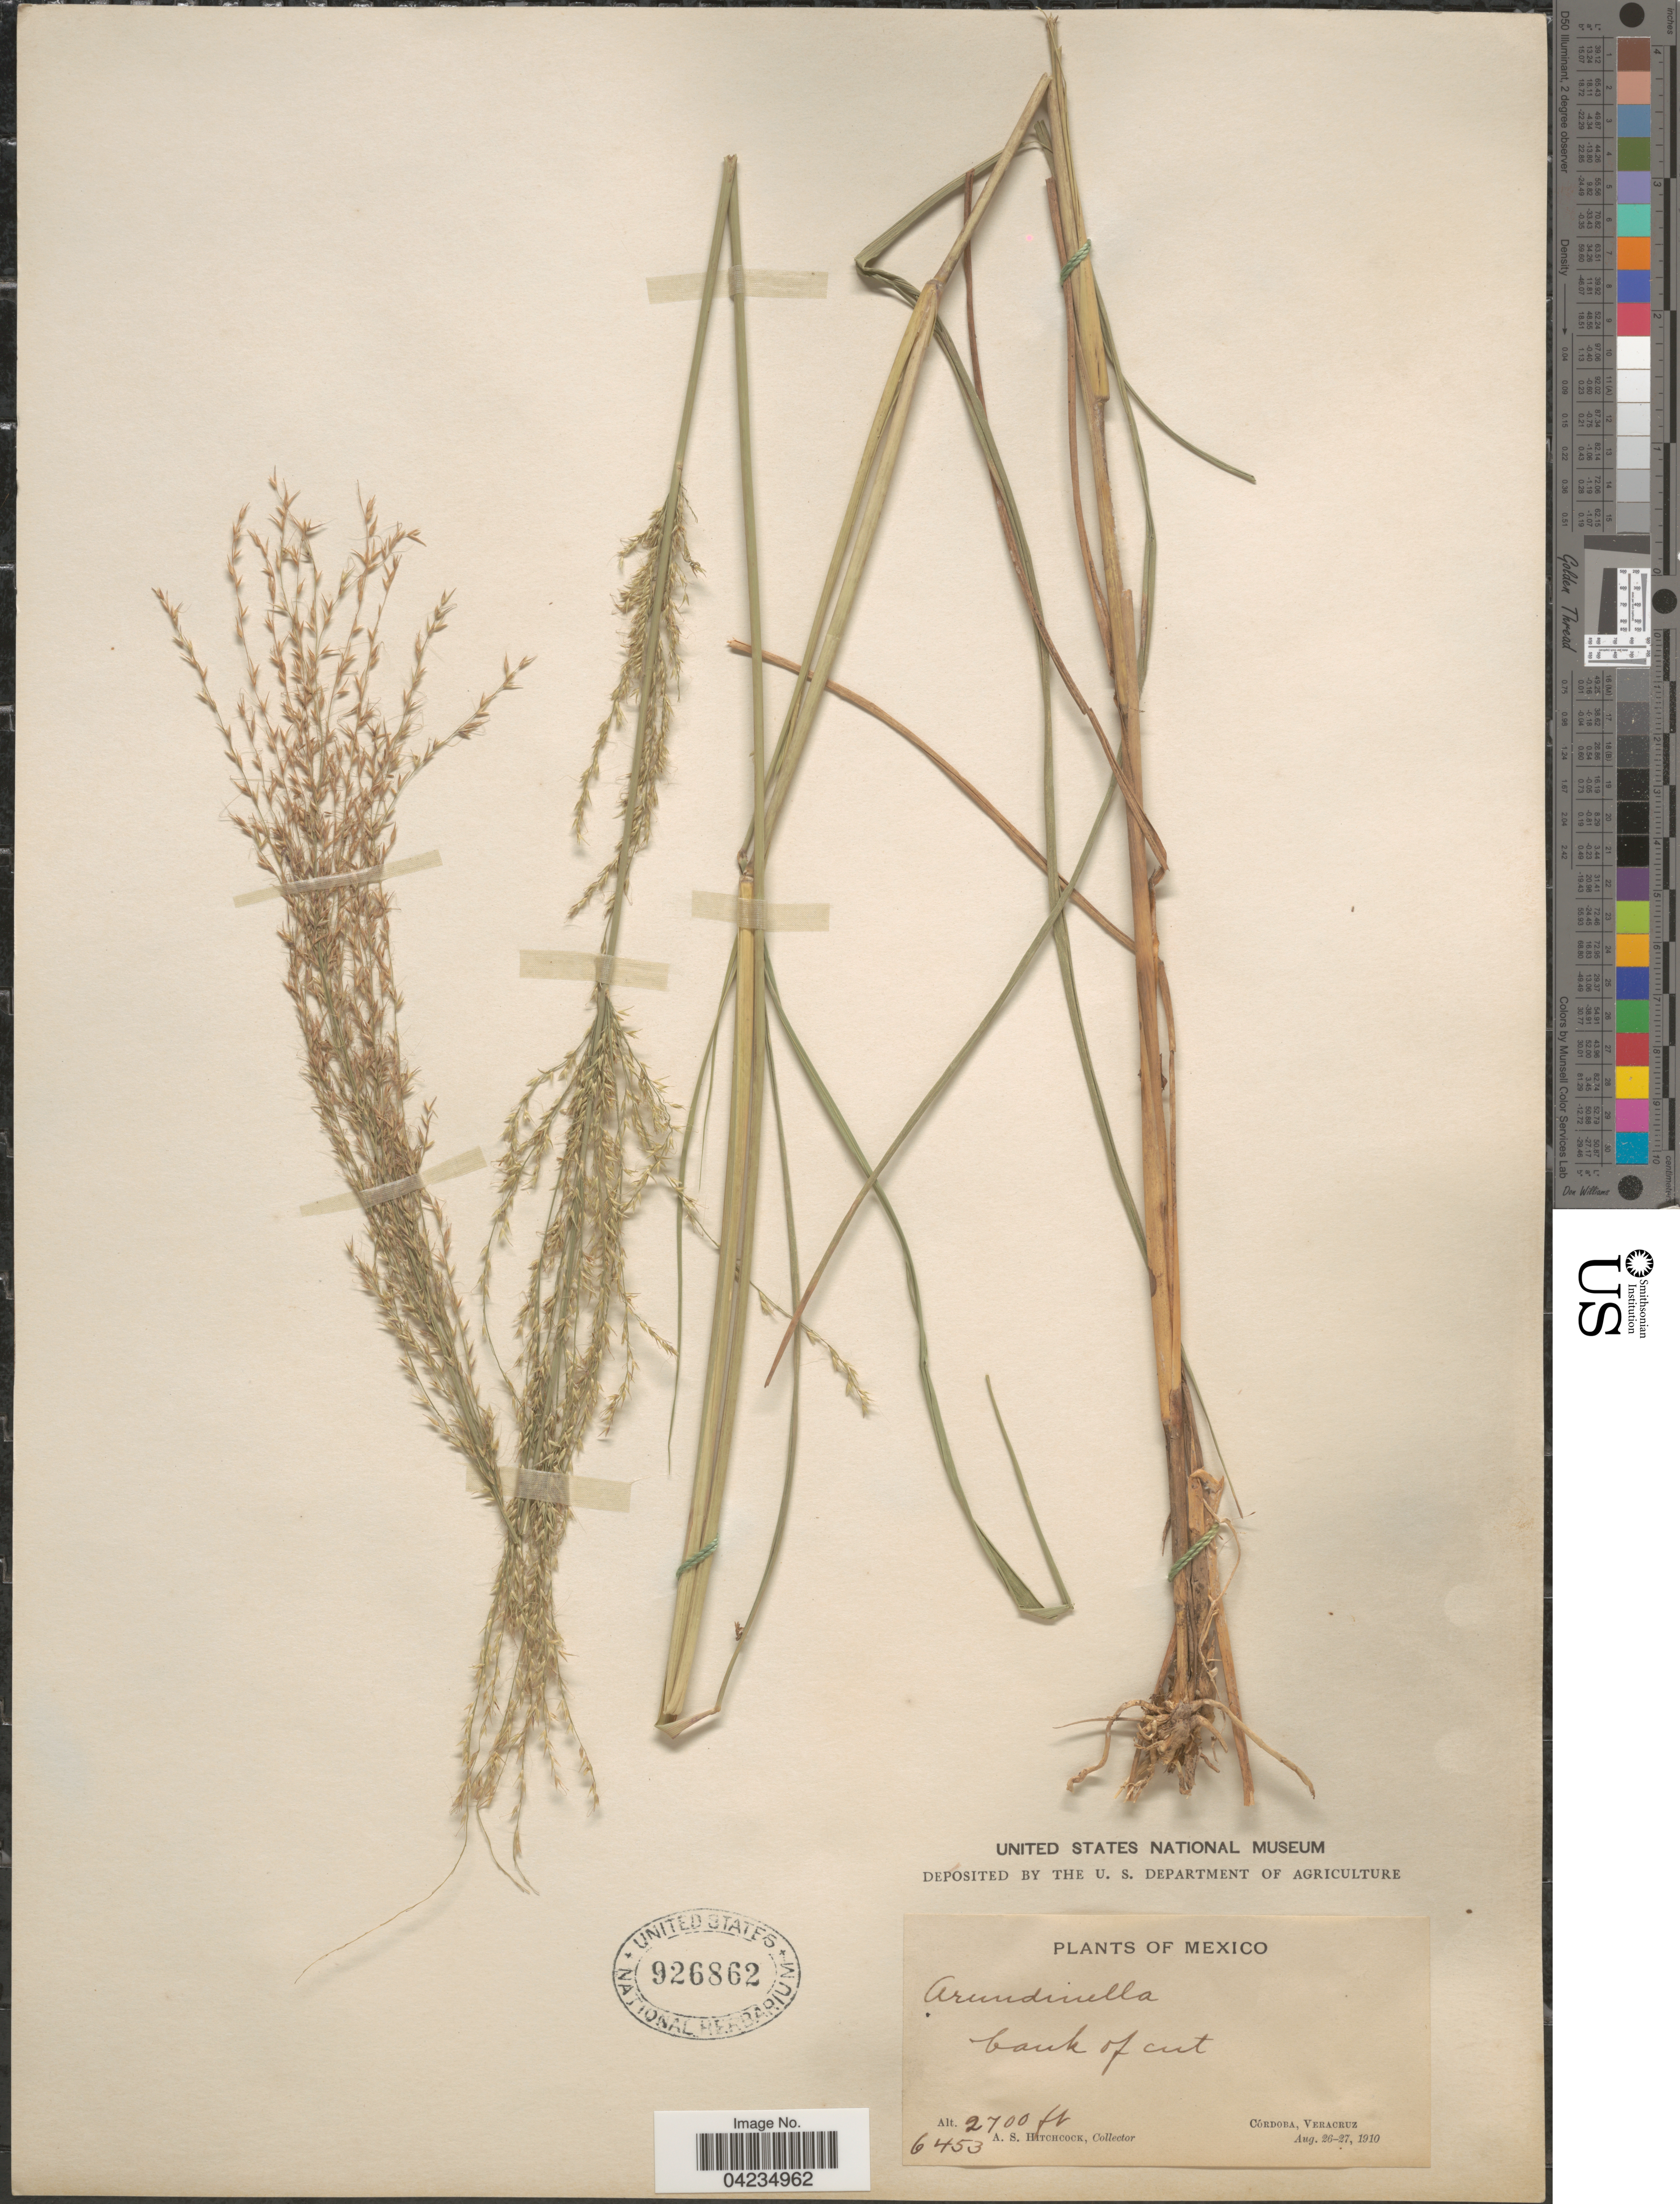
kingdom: Plantae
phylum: Tracheophyta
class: Liliopsida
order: Poales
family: Poaceae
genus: Arundinella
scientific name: Arundinella berteroniana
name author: (Schult.) Hitchc. & Chase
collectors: A. S. Hitchcock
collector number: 6453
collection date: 1910-08-26/1910-08-27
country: Mexico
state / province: Veracruz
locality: Córdoba, Veracruz.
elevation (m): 823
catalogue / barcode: US 926862